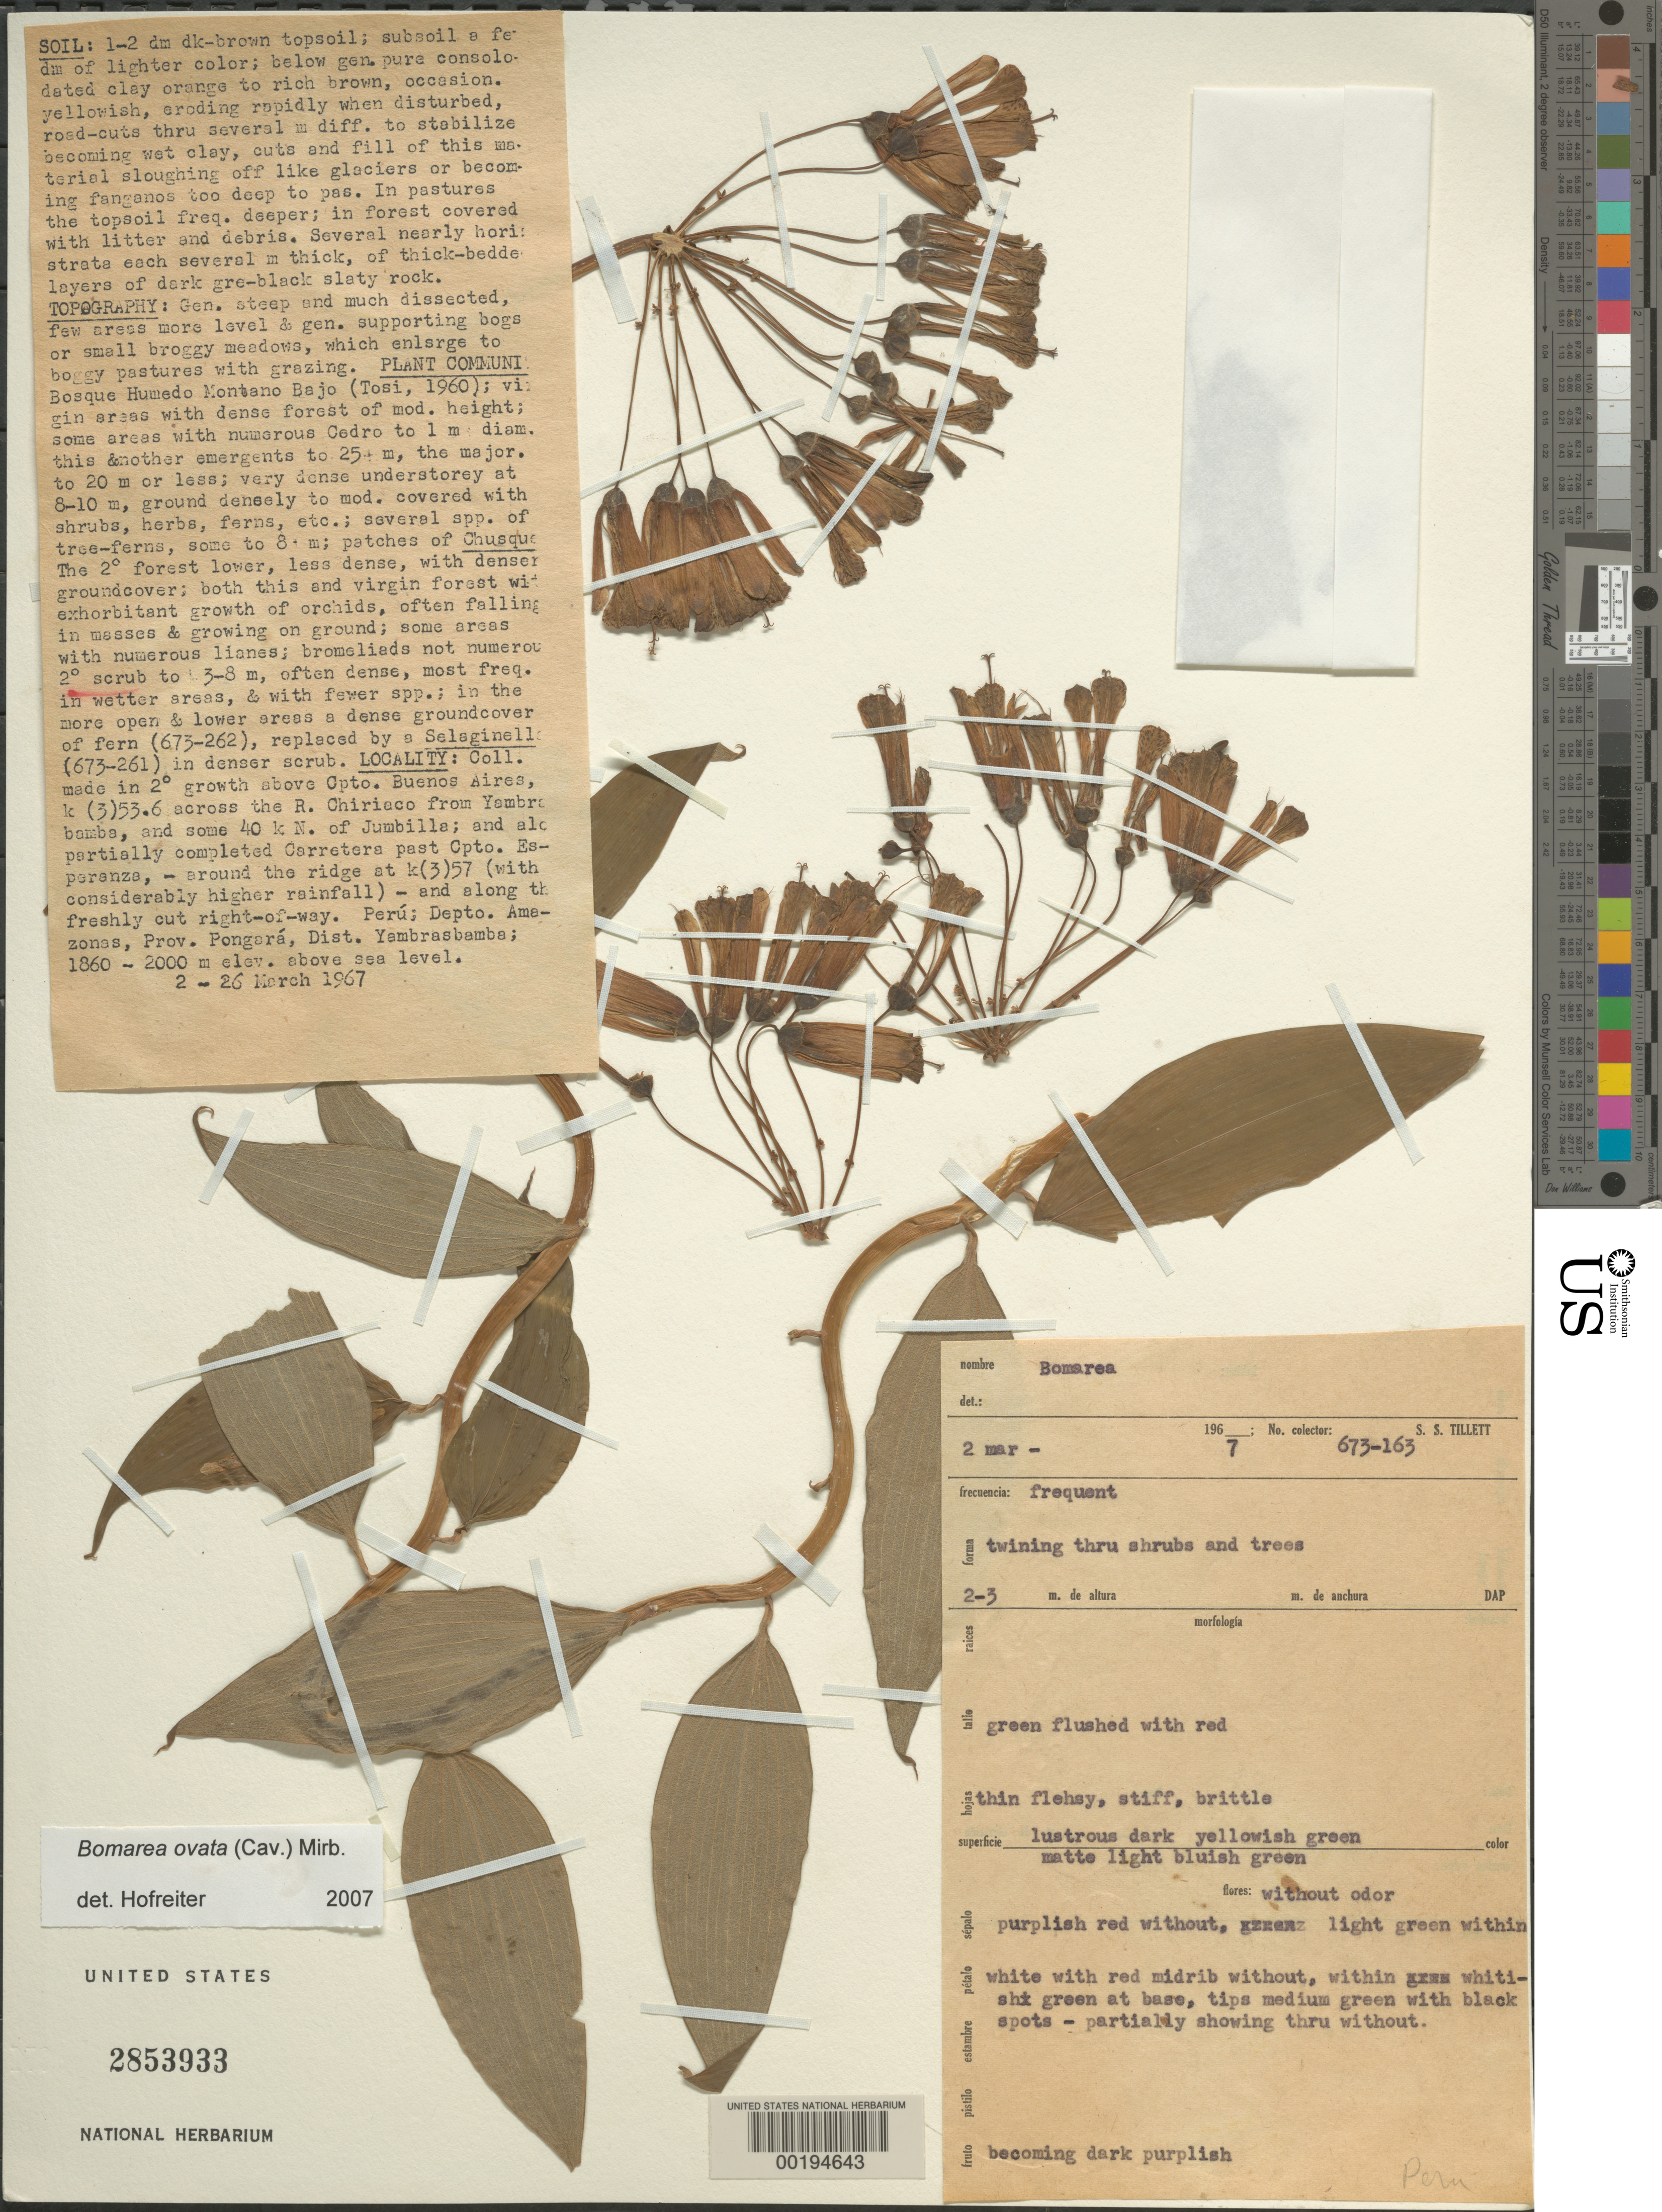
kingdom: Plantae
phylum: Tracheophyta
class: Liliopsida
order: Liliales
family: Alstroemeriaceae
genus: Bomarea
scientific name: Bomarea ovata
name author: (Cav.) Mirb.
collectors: S. S. Tillett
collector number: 673-163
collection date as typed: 02 Mar 1967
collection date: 1967-03-02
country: Peru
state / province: Amazonas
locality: Pongara, Yambrasbamba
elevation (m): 1860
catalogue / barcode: US 2853933